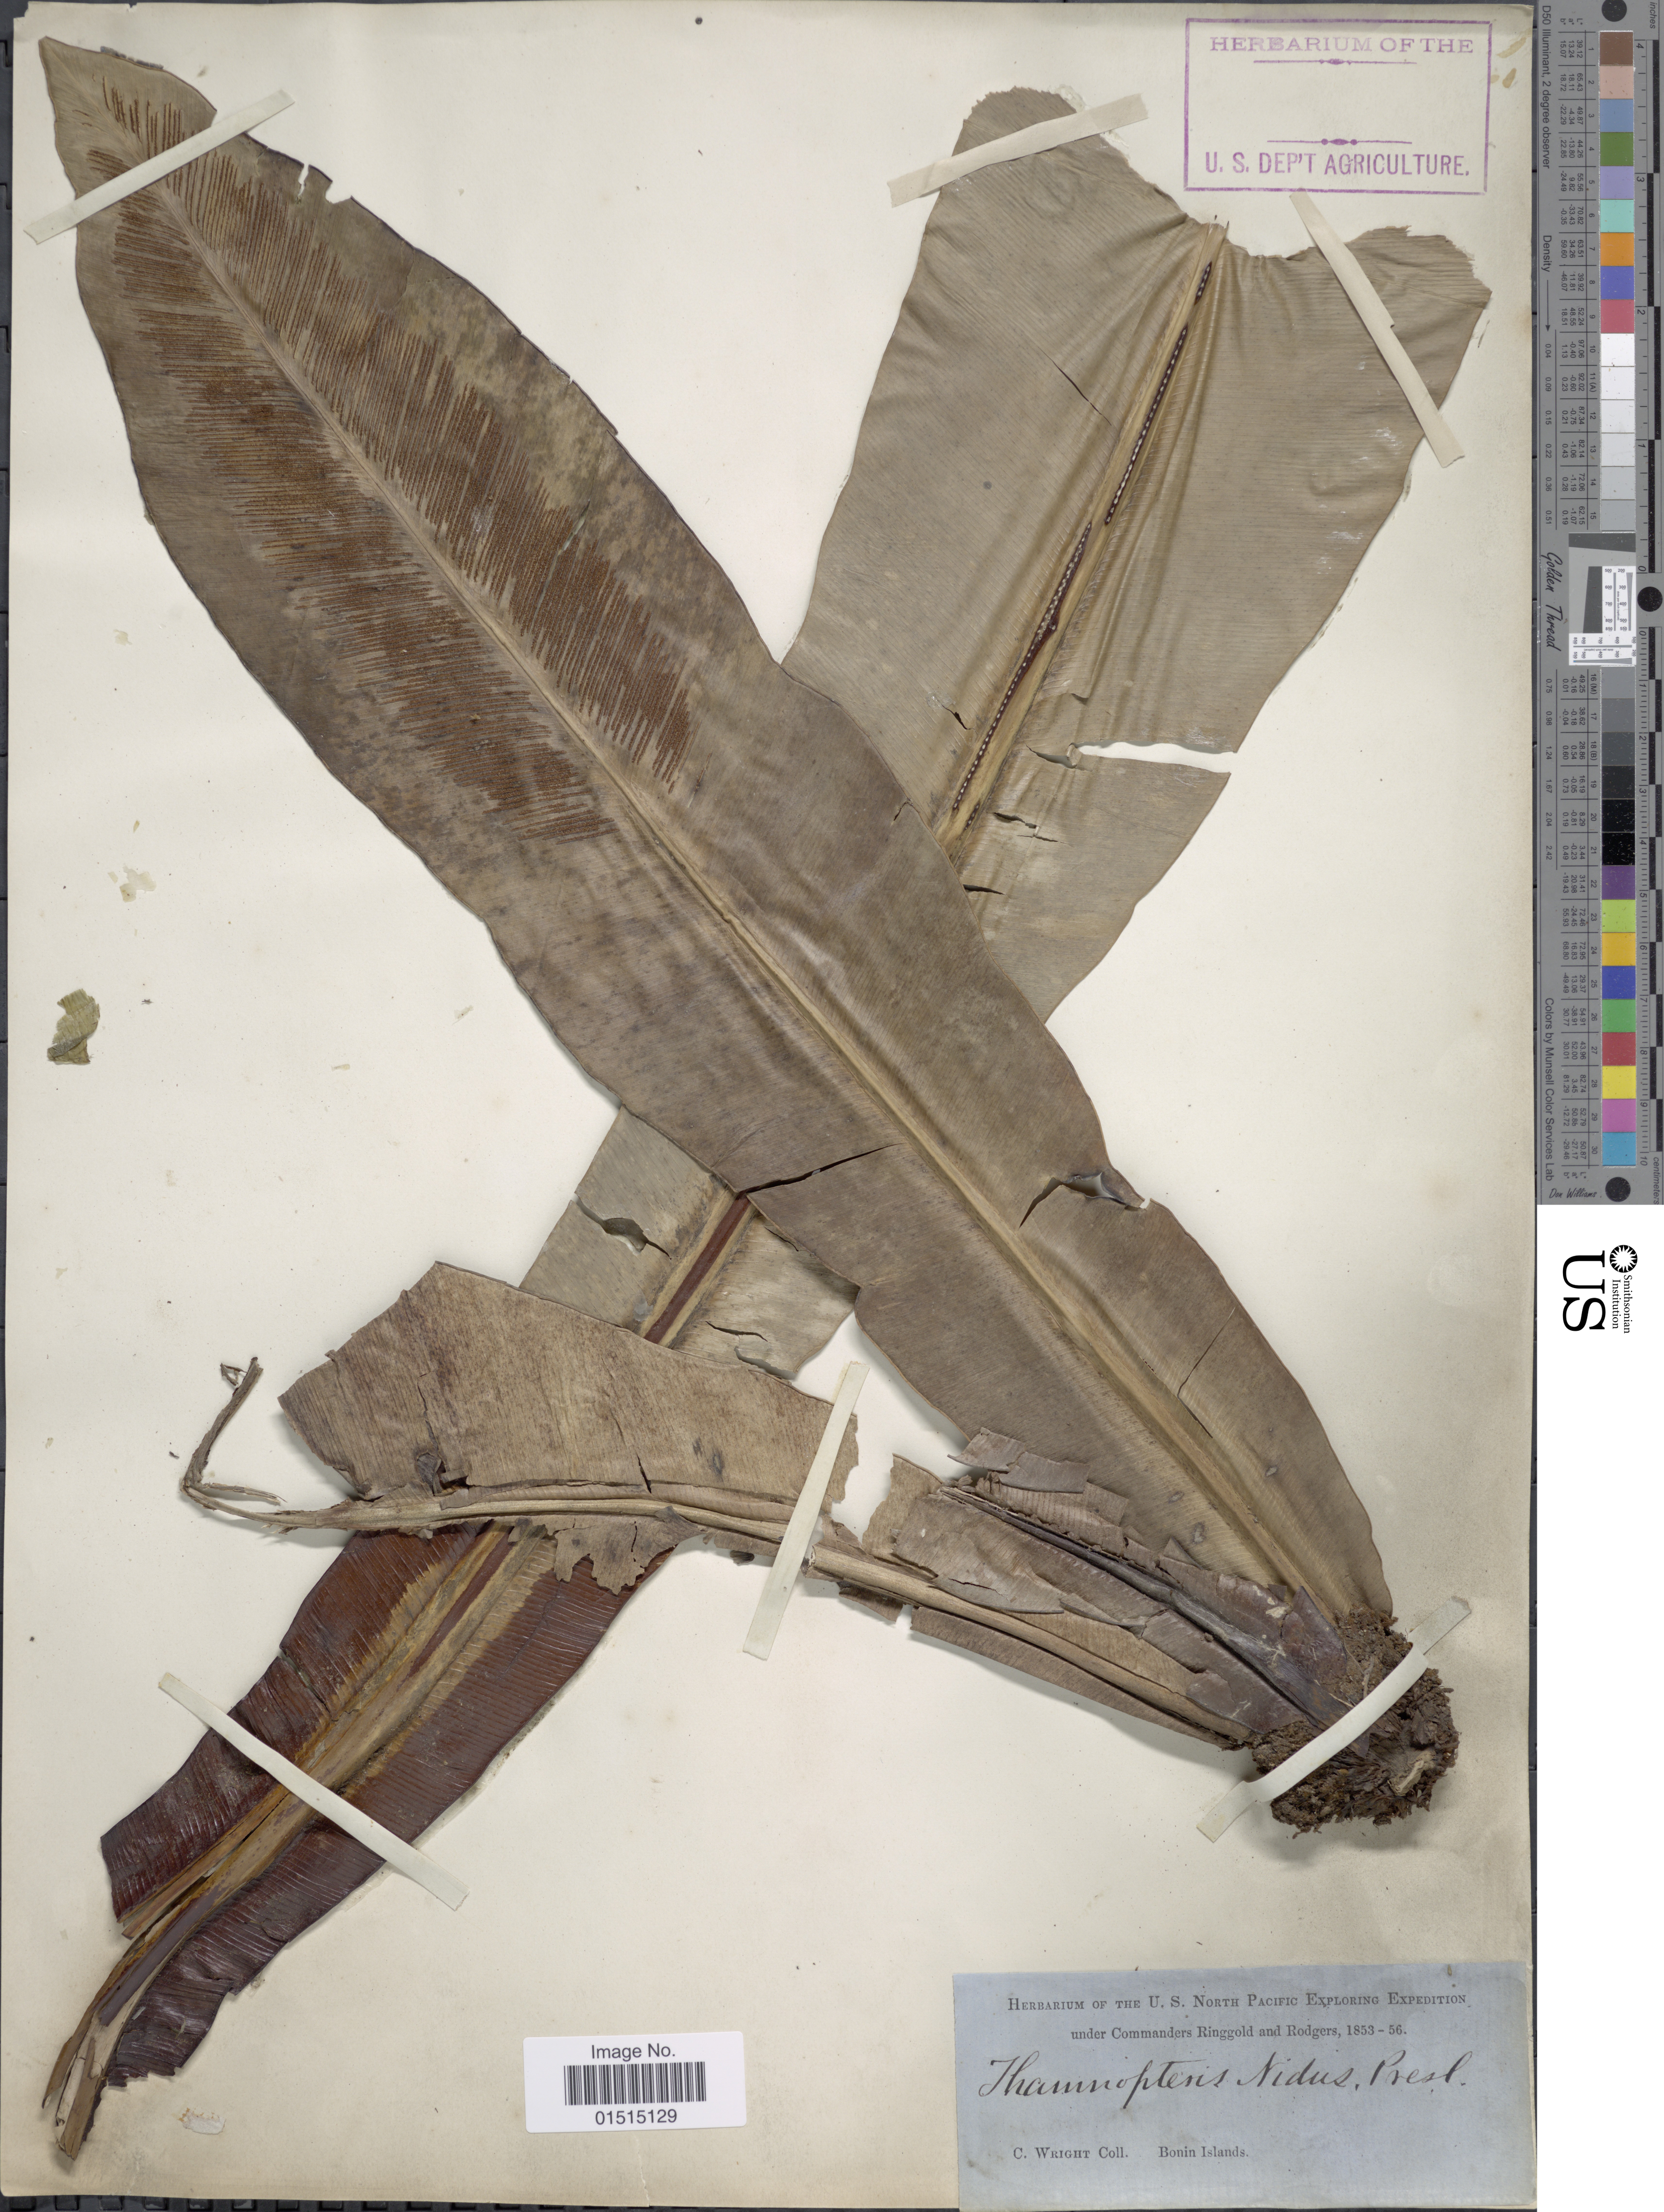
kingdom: Plantae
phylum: Tracheophyta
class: Polypodiopsida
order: Polypodiales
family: Aspleniaceae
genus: Asplenium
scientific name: Asplenium nidus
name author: L.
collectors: C. Wright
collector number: s.n,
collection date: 1853/1856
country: Japan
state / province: Tokyo, Federal City of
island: Bonin Islands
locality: Bonin Islands.